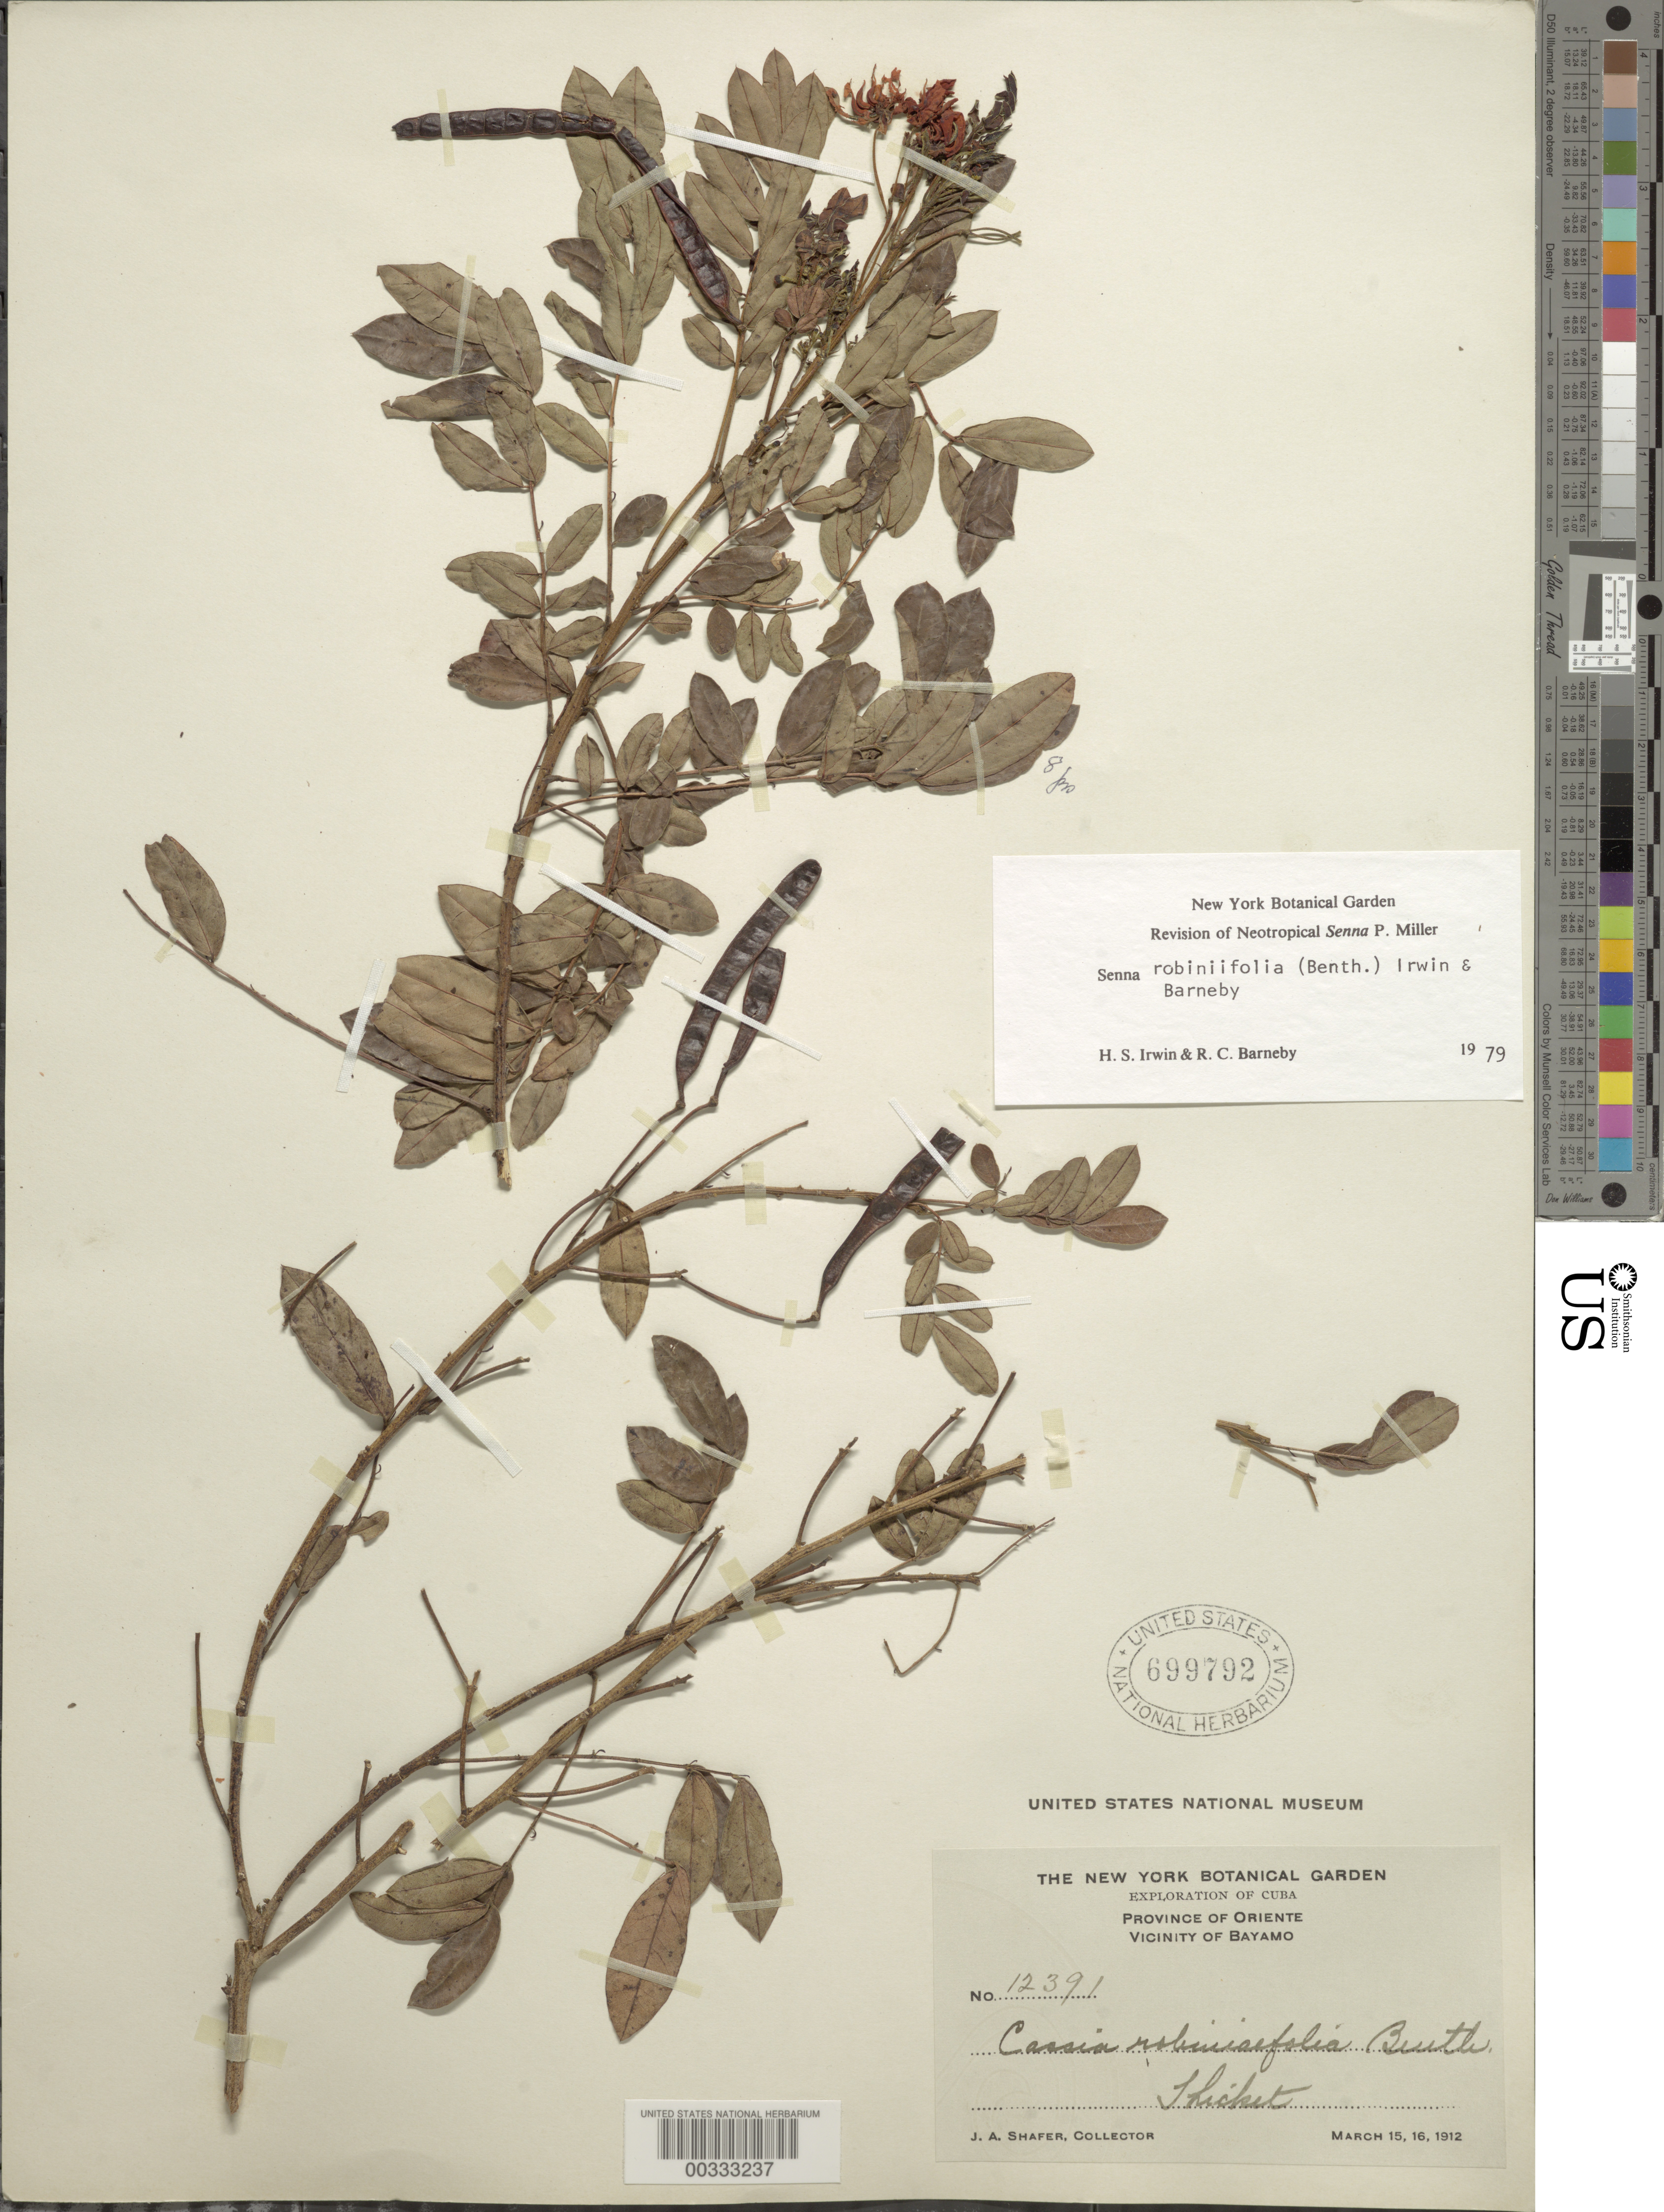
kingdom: Plantae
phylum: Tracheophyta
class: Magnoliopsida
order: Fabales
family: Fabaceae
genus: Senna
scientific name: Senna robiniifolia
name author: (Benth.) H.S. Irwin & Barneby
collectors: J. A. Shafer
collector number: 12391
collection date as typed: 15 Mar 1912 and 16 Mar 1912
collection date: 1912-03-15,1912-03-16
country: Cuba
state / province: Oriente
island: Greater Antilles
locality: Vicinity of bayamo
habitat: Thicket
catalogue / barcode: US 699792